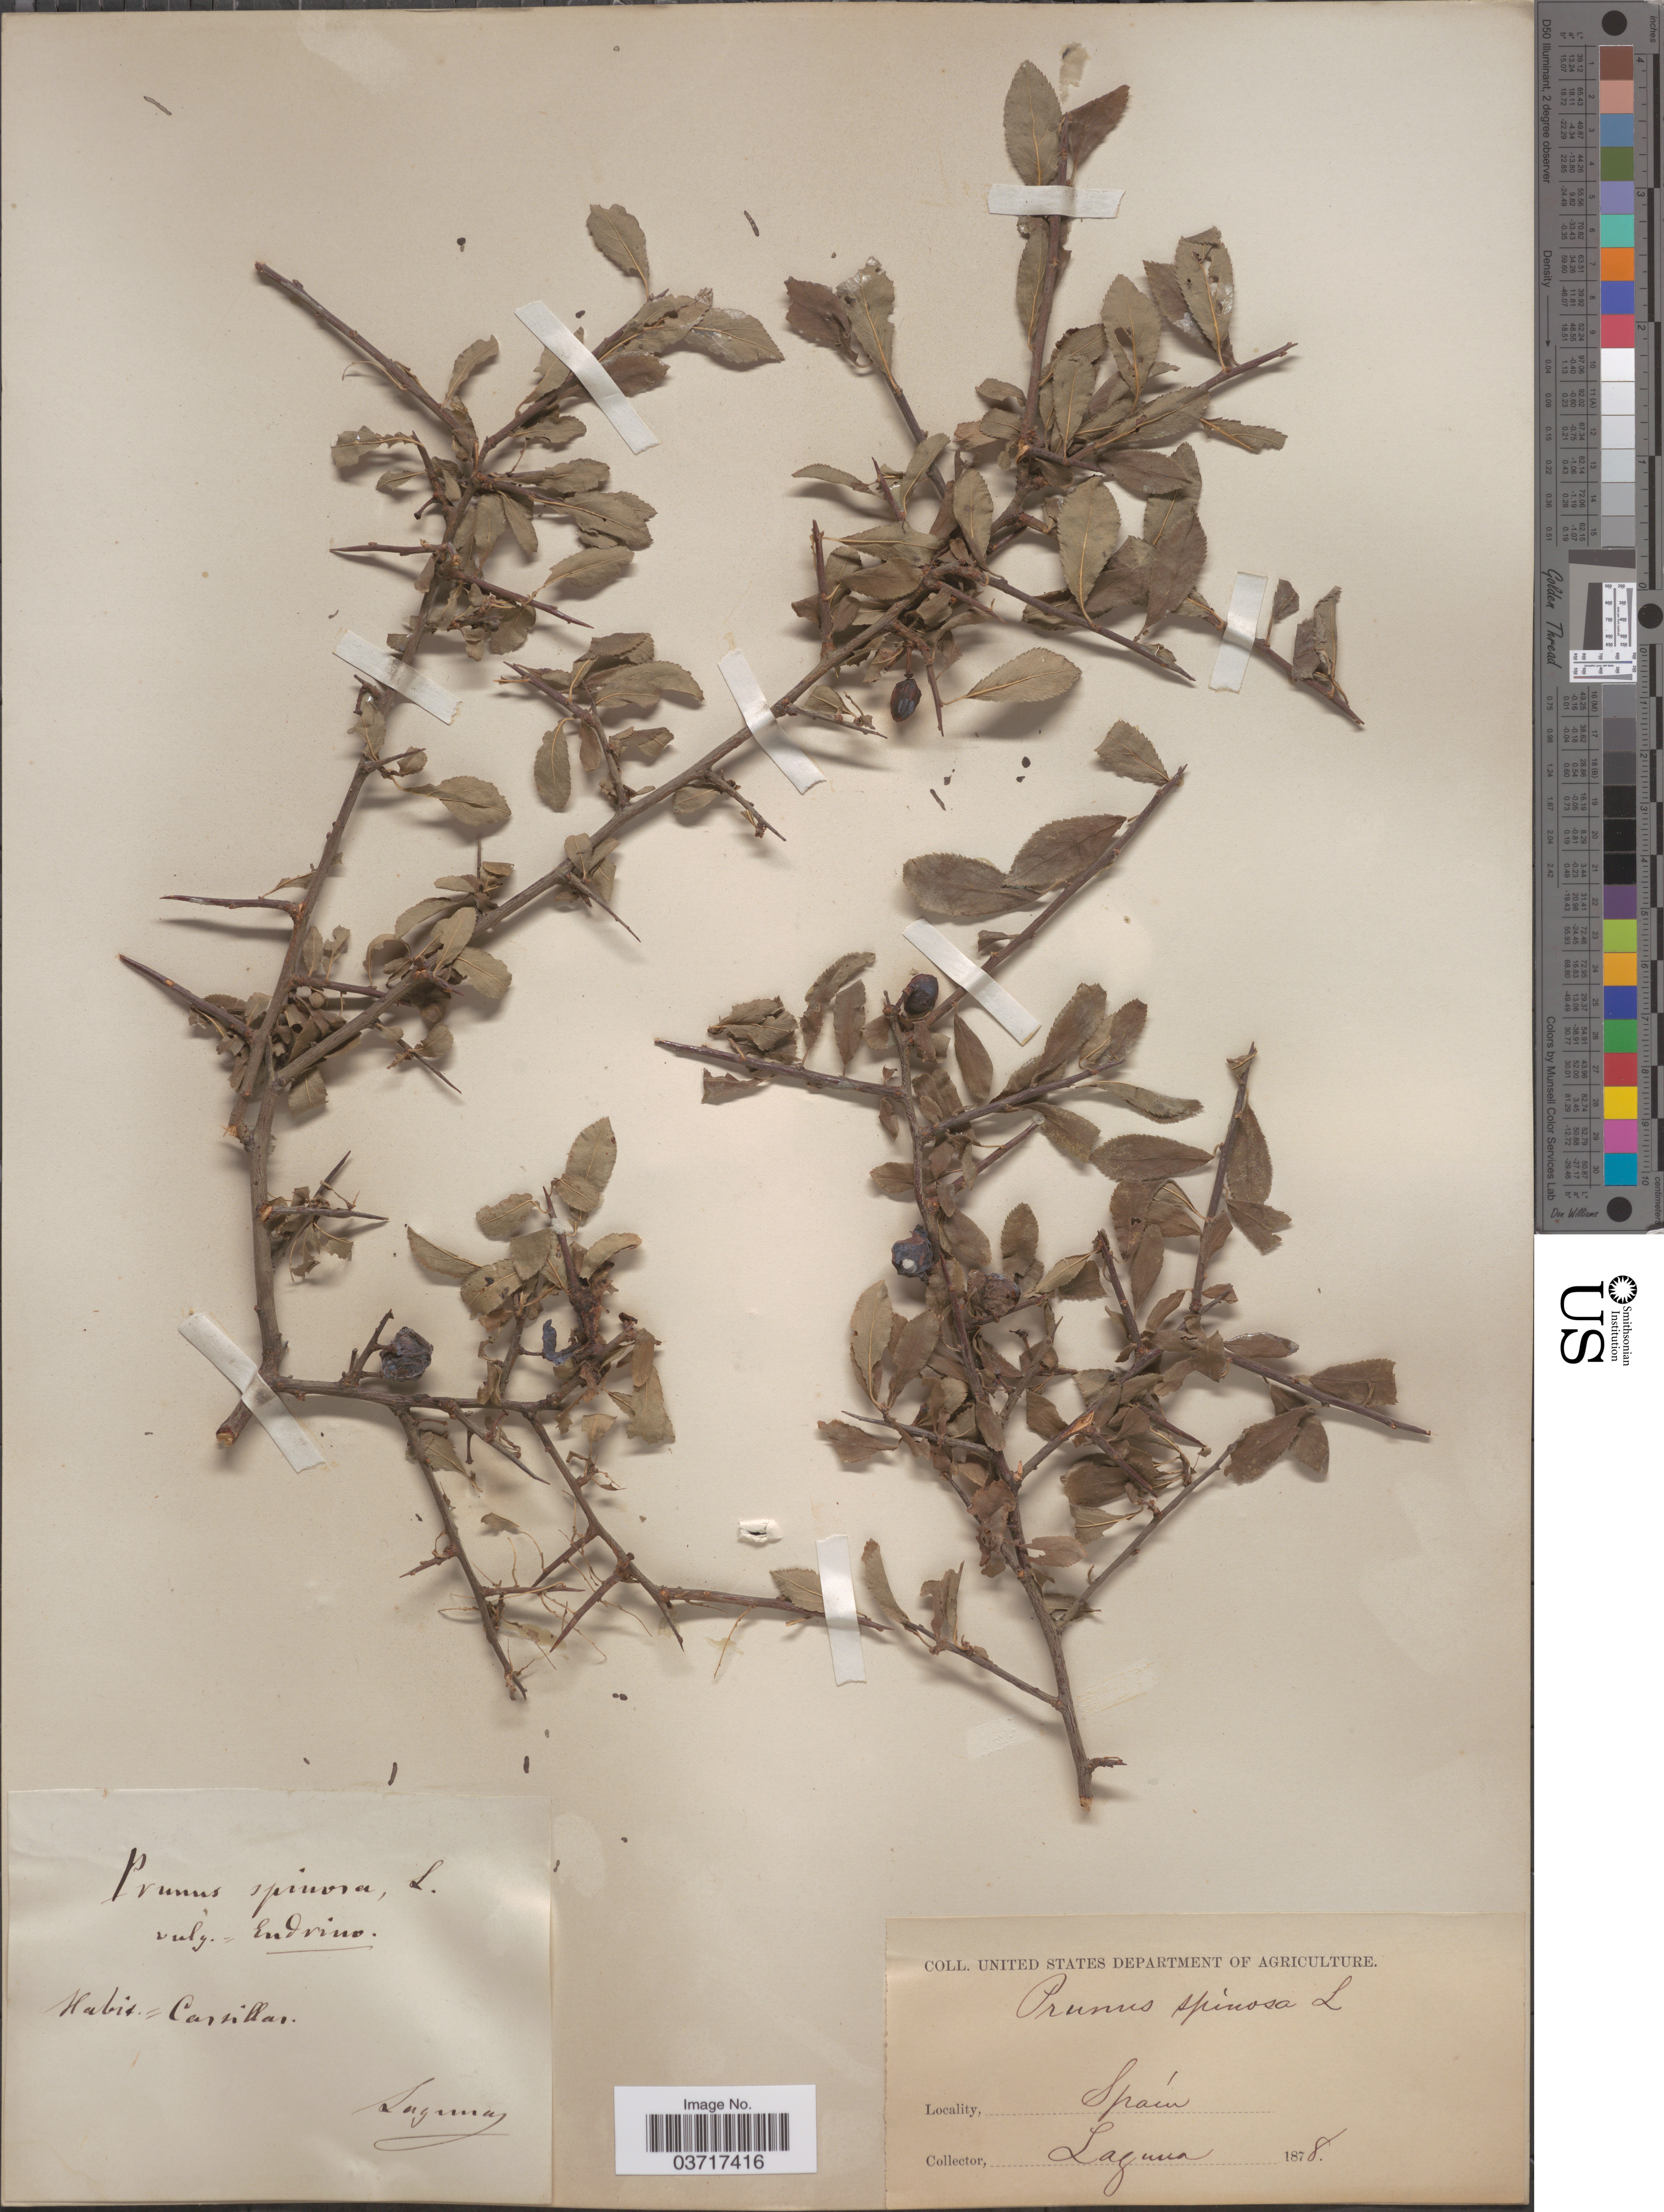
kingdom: Plantae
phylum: Tracheophyta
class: Magnoliopsida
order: Rosales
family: Rosaceae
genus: Prunus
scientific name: Prunus spinosa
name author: L.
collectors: -. Laguna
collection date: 1878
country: Spain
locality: Castillas.